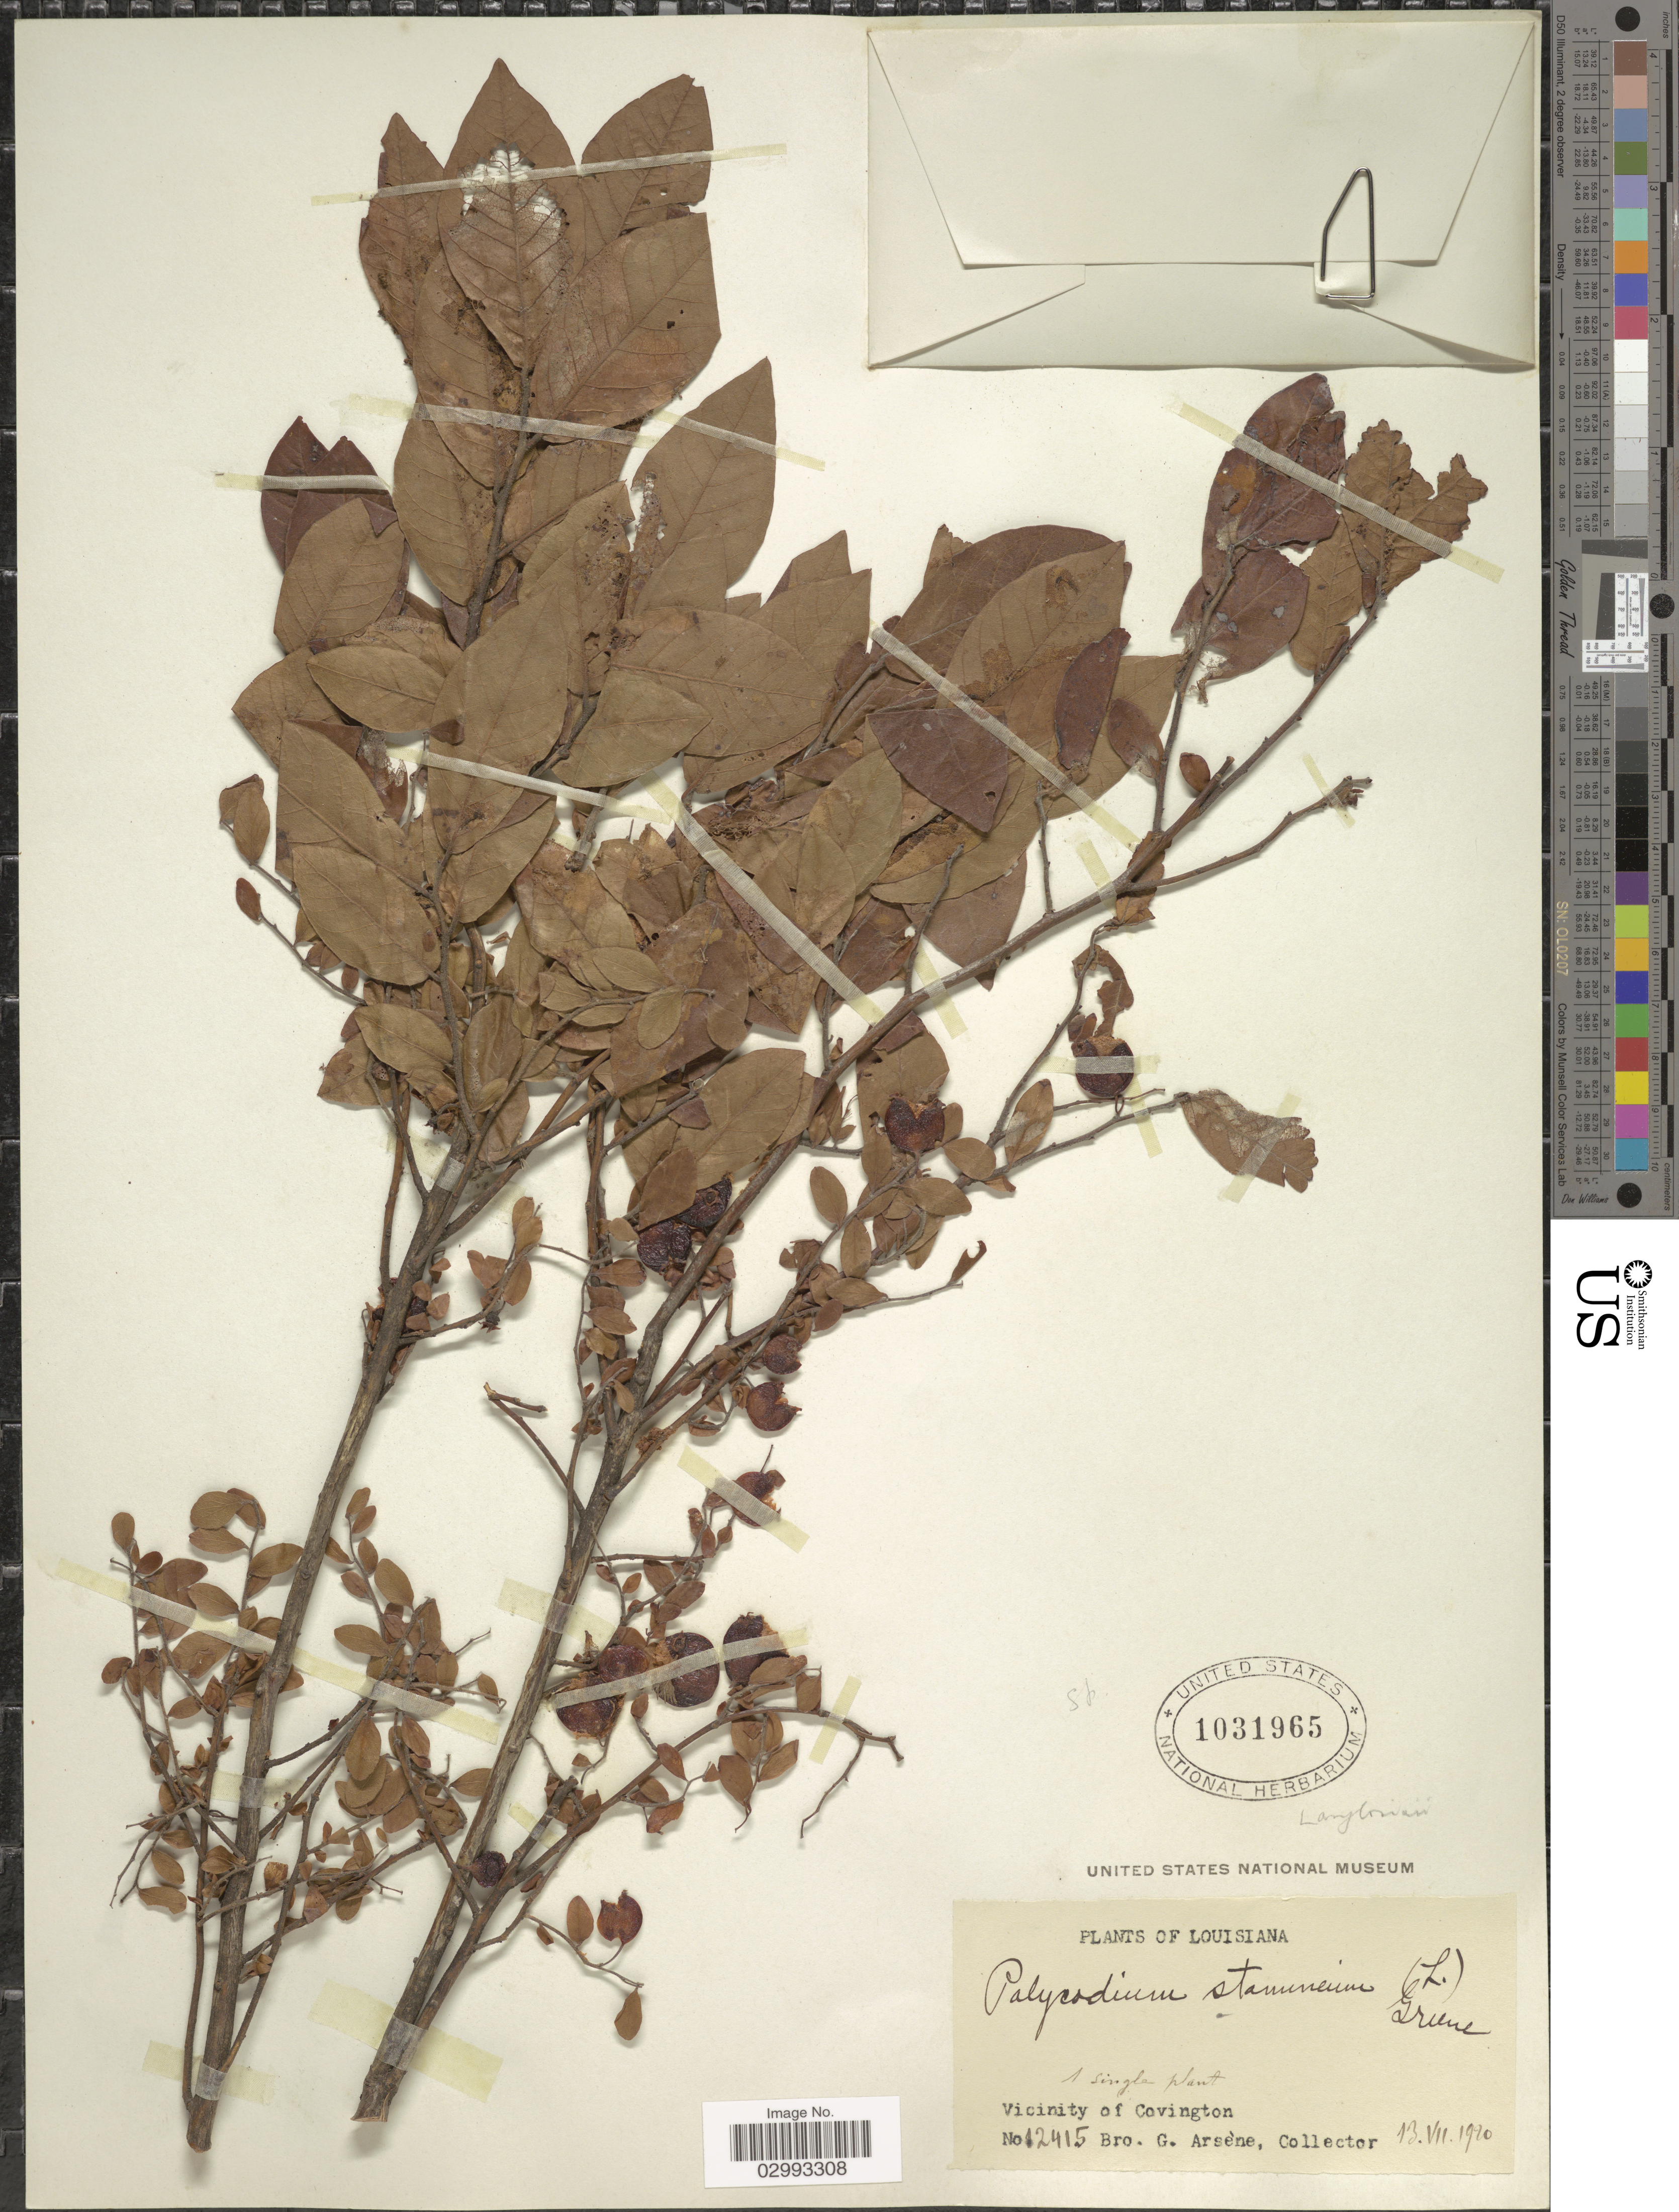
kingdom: Plantae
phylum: Tracheophyta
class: Magnoliopsida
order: Ericales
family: Ericaceae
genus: Polycodium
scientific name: Polycodium stamineum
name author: (L.) Greene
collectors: Bro. G. Arsène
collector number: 12415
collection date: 1920-07-13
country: United States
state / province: Louisiana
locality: Vicinity of Covington.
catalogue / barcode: US 1031965